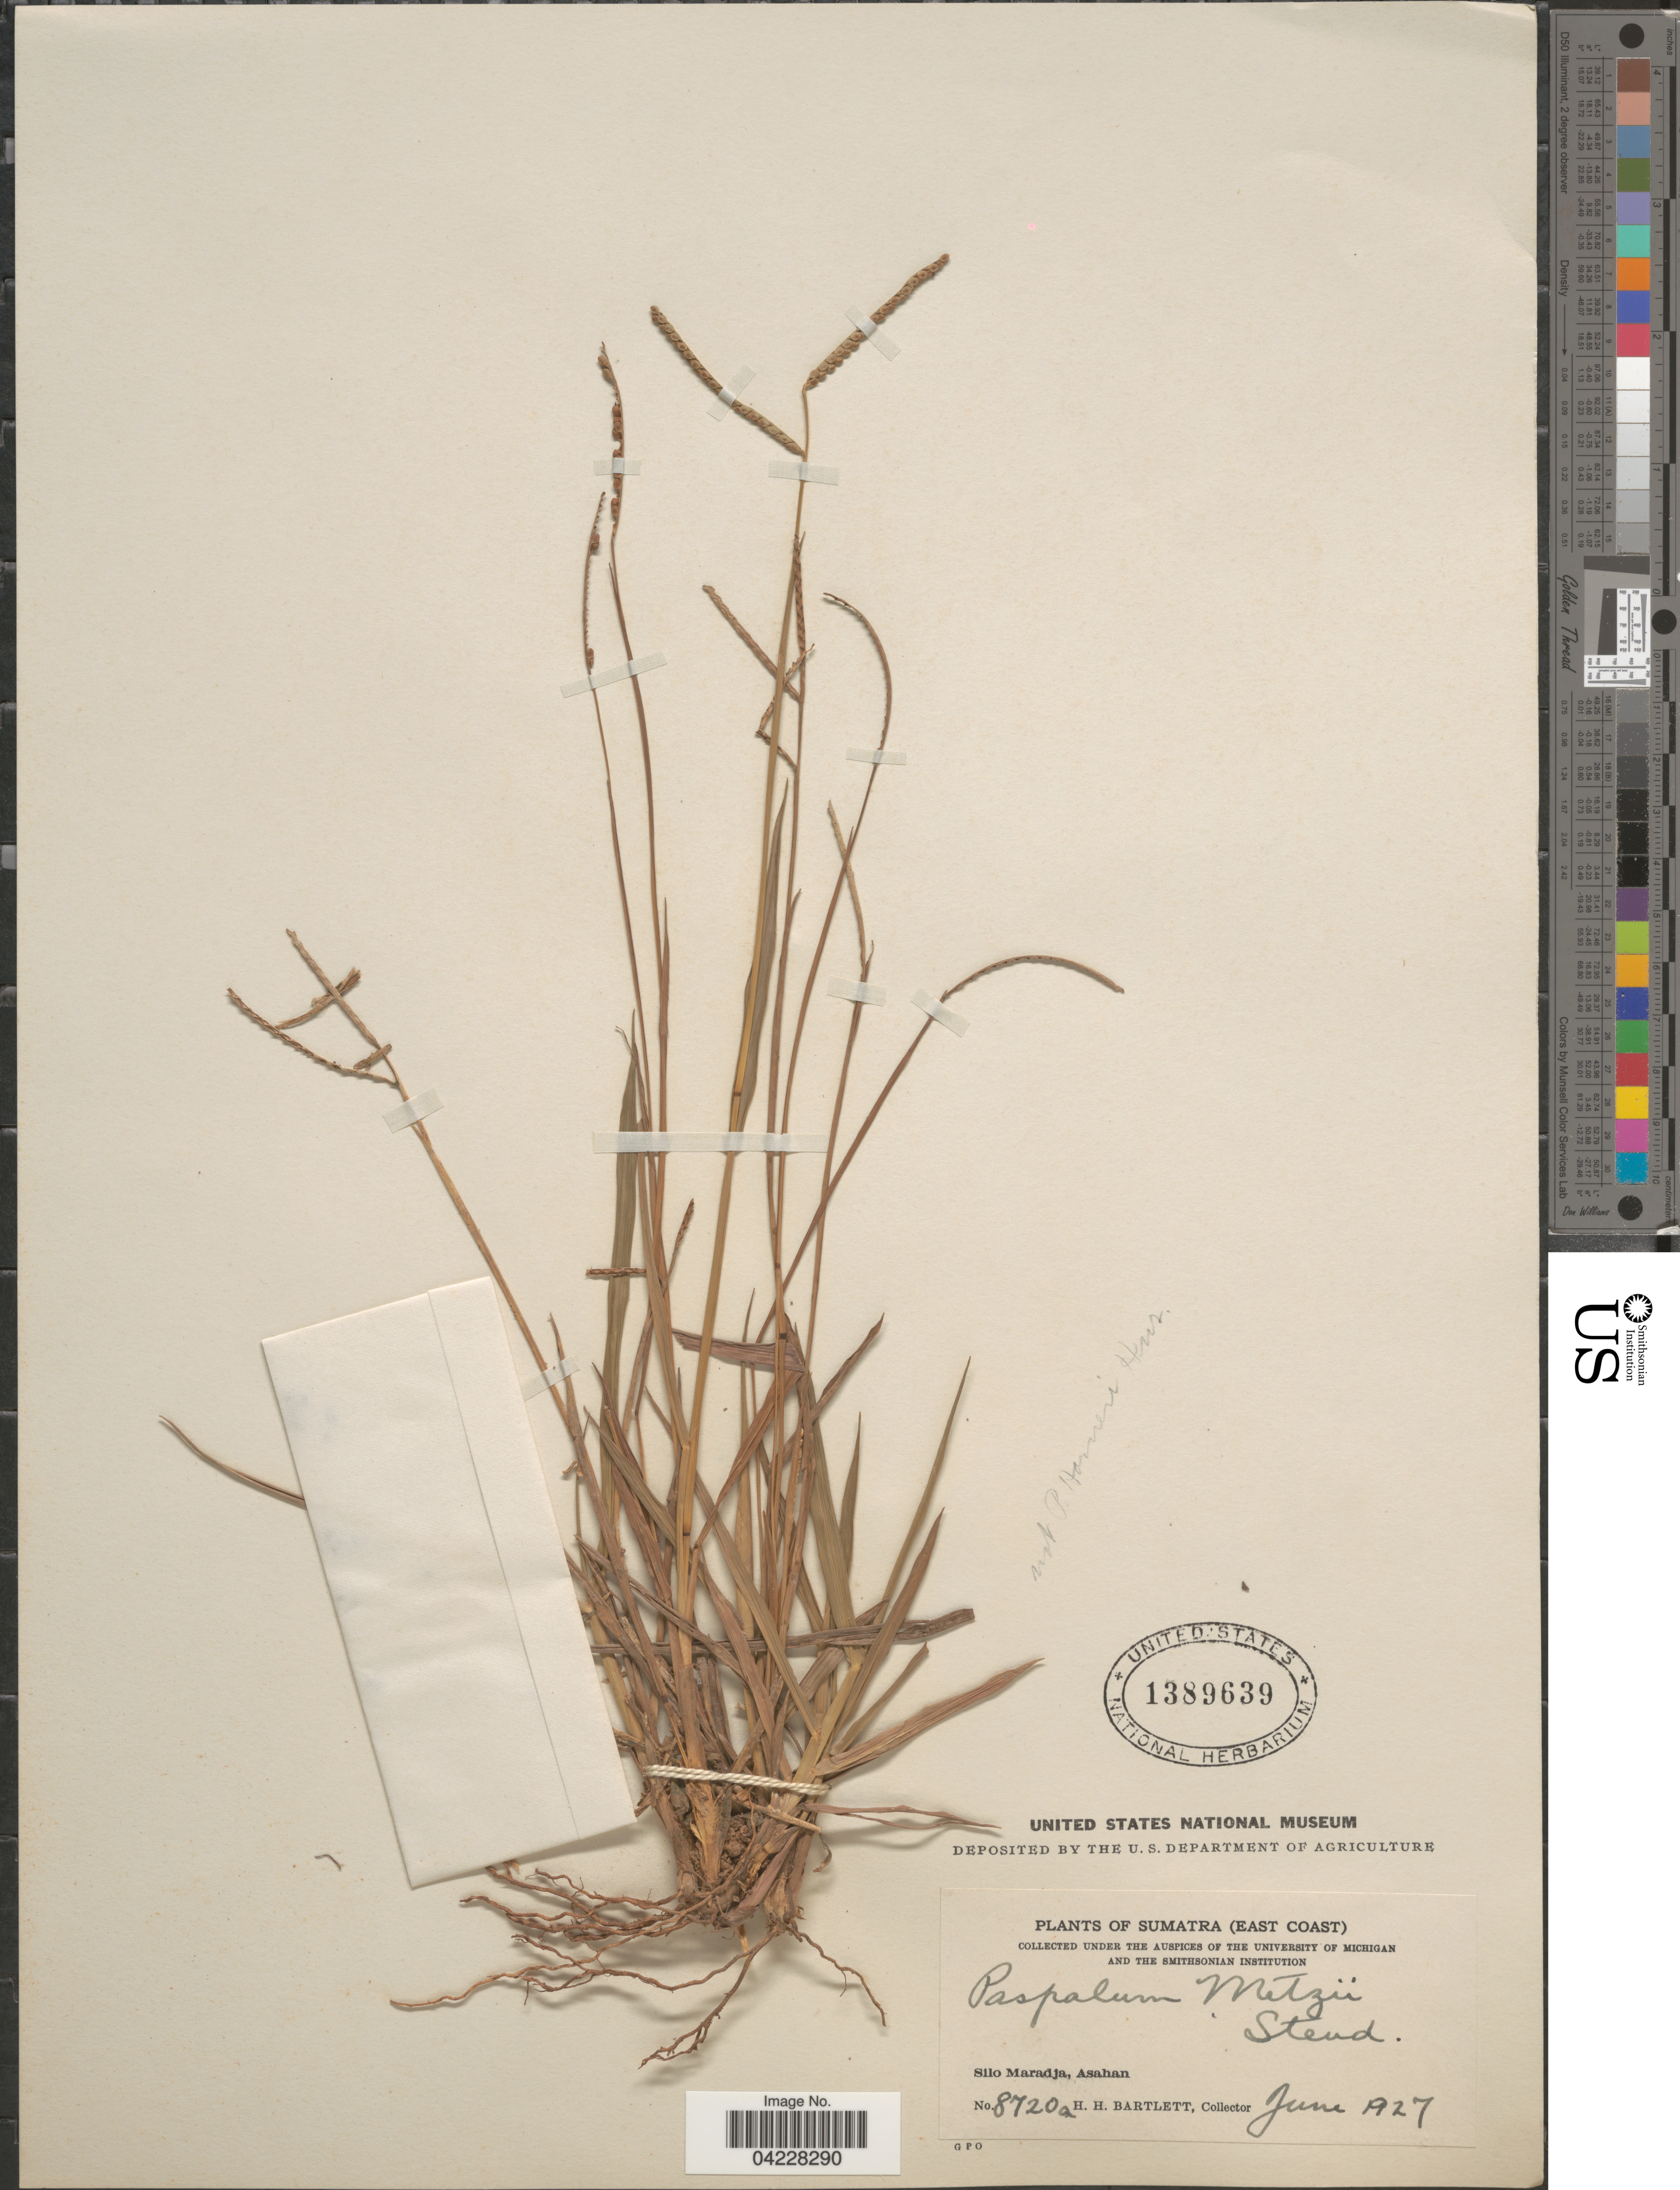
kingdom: Plantae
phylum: Tracheophyta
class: Liliopsida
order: Poales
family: Poaceae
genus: Paspalum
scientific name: Paspalum sp.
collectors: H. H. Bartlett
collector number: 8720a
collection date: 1927-06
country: Indonesia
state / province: Sumatra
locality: (East Coast). Silo Maradja, Asahan.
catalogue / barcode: US 1389639